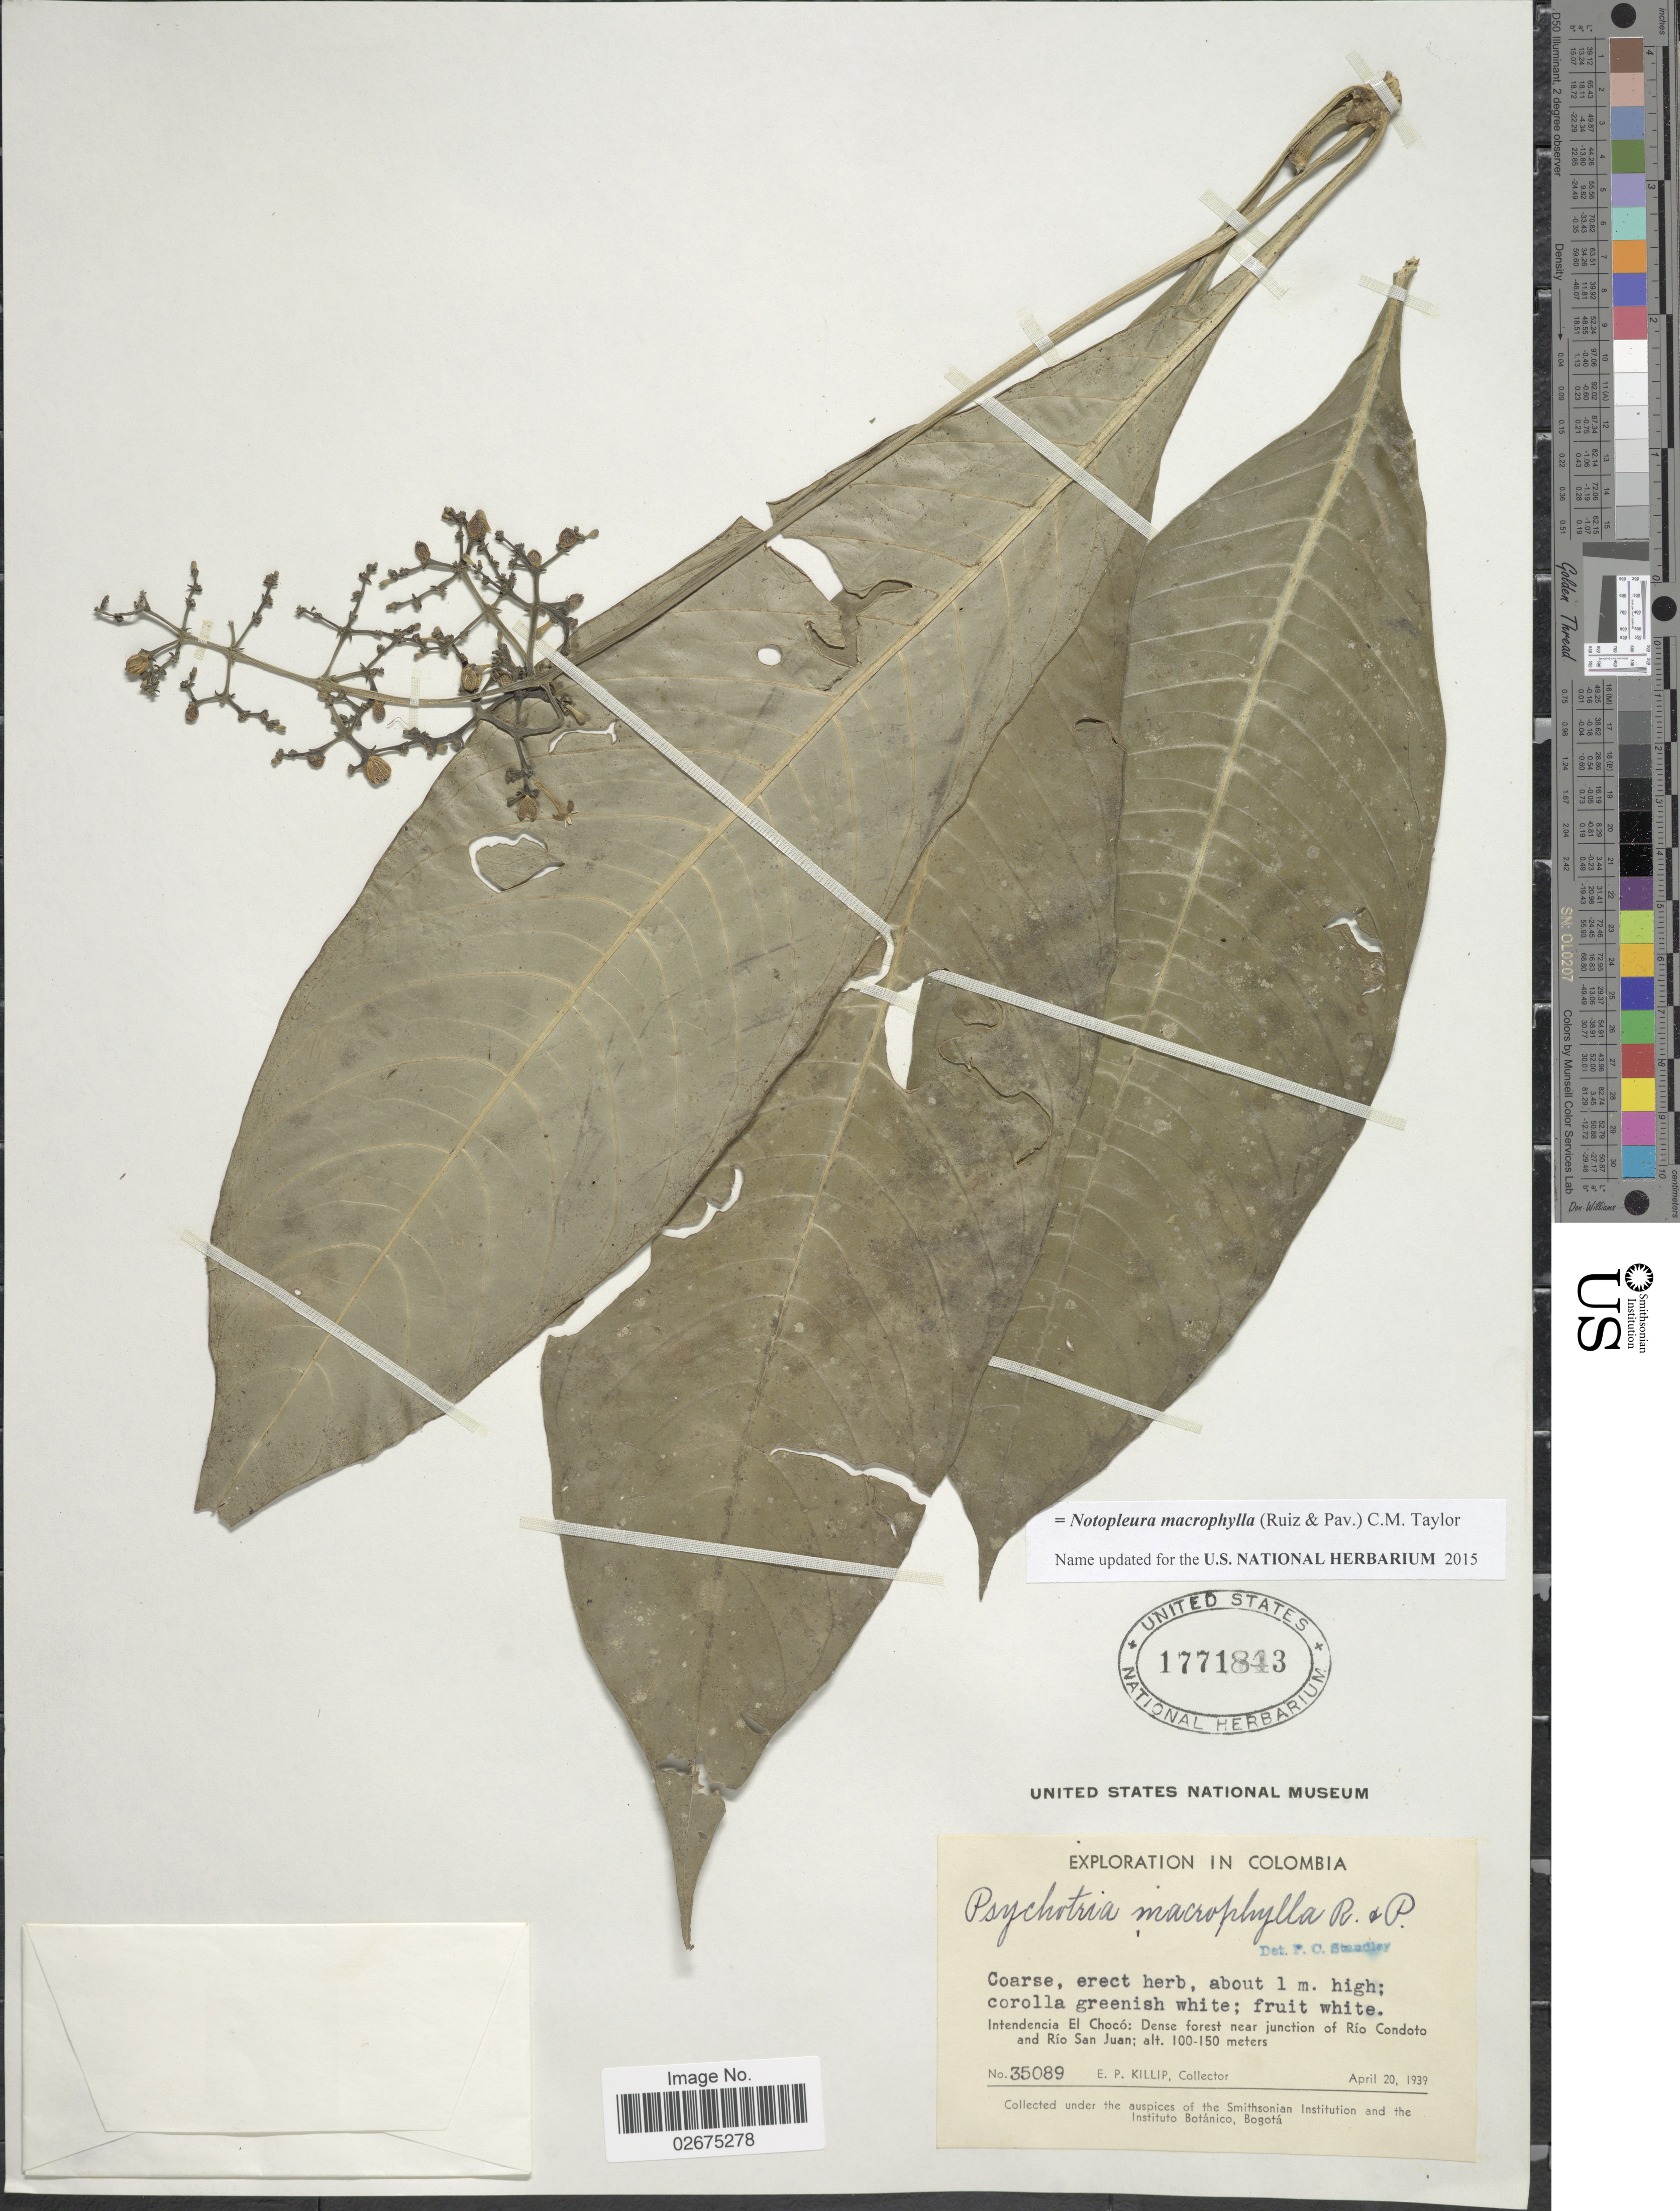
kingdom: Plantae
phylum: Tracheophyta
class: Magnoliopsida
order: Gentianales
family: Rubiaceae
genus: Notopleura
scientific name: Notopleura macrophylla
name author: (Ruiz & Pav.) C.M. Taylor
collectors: E. P. Killip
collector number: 35089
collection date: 1939-04-20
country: Colombia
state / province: Chocó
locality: Intendencia El Chocó: Dense forest near junction of Río Condoto and Río San Juan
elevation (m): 100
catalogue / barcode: US 1771843